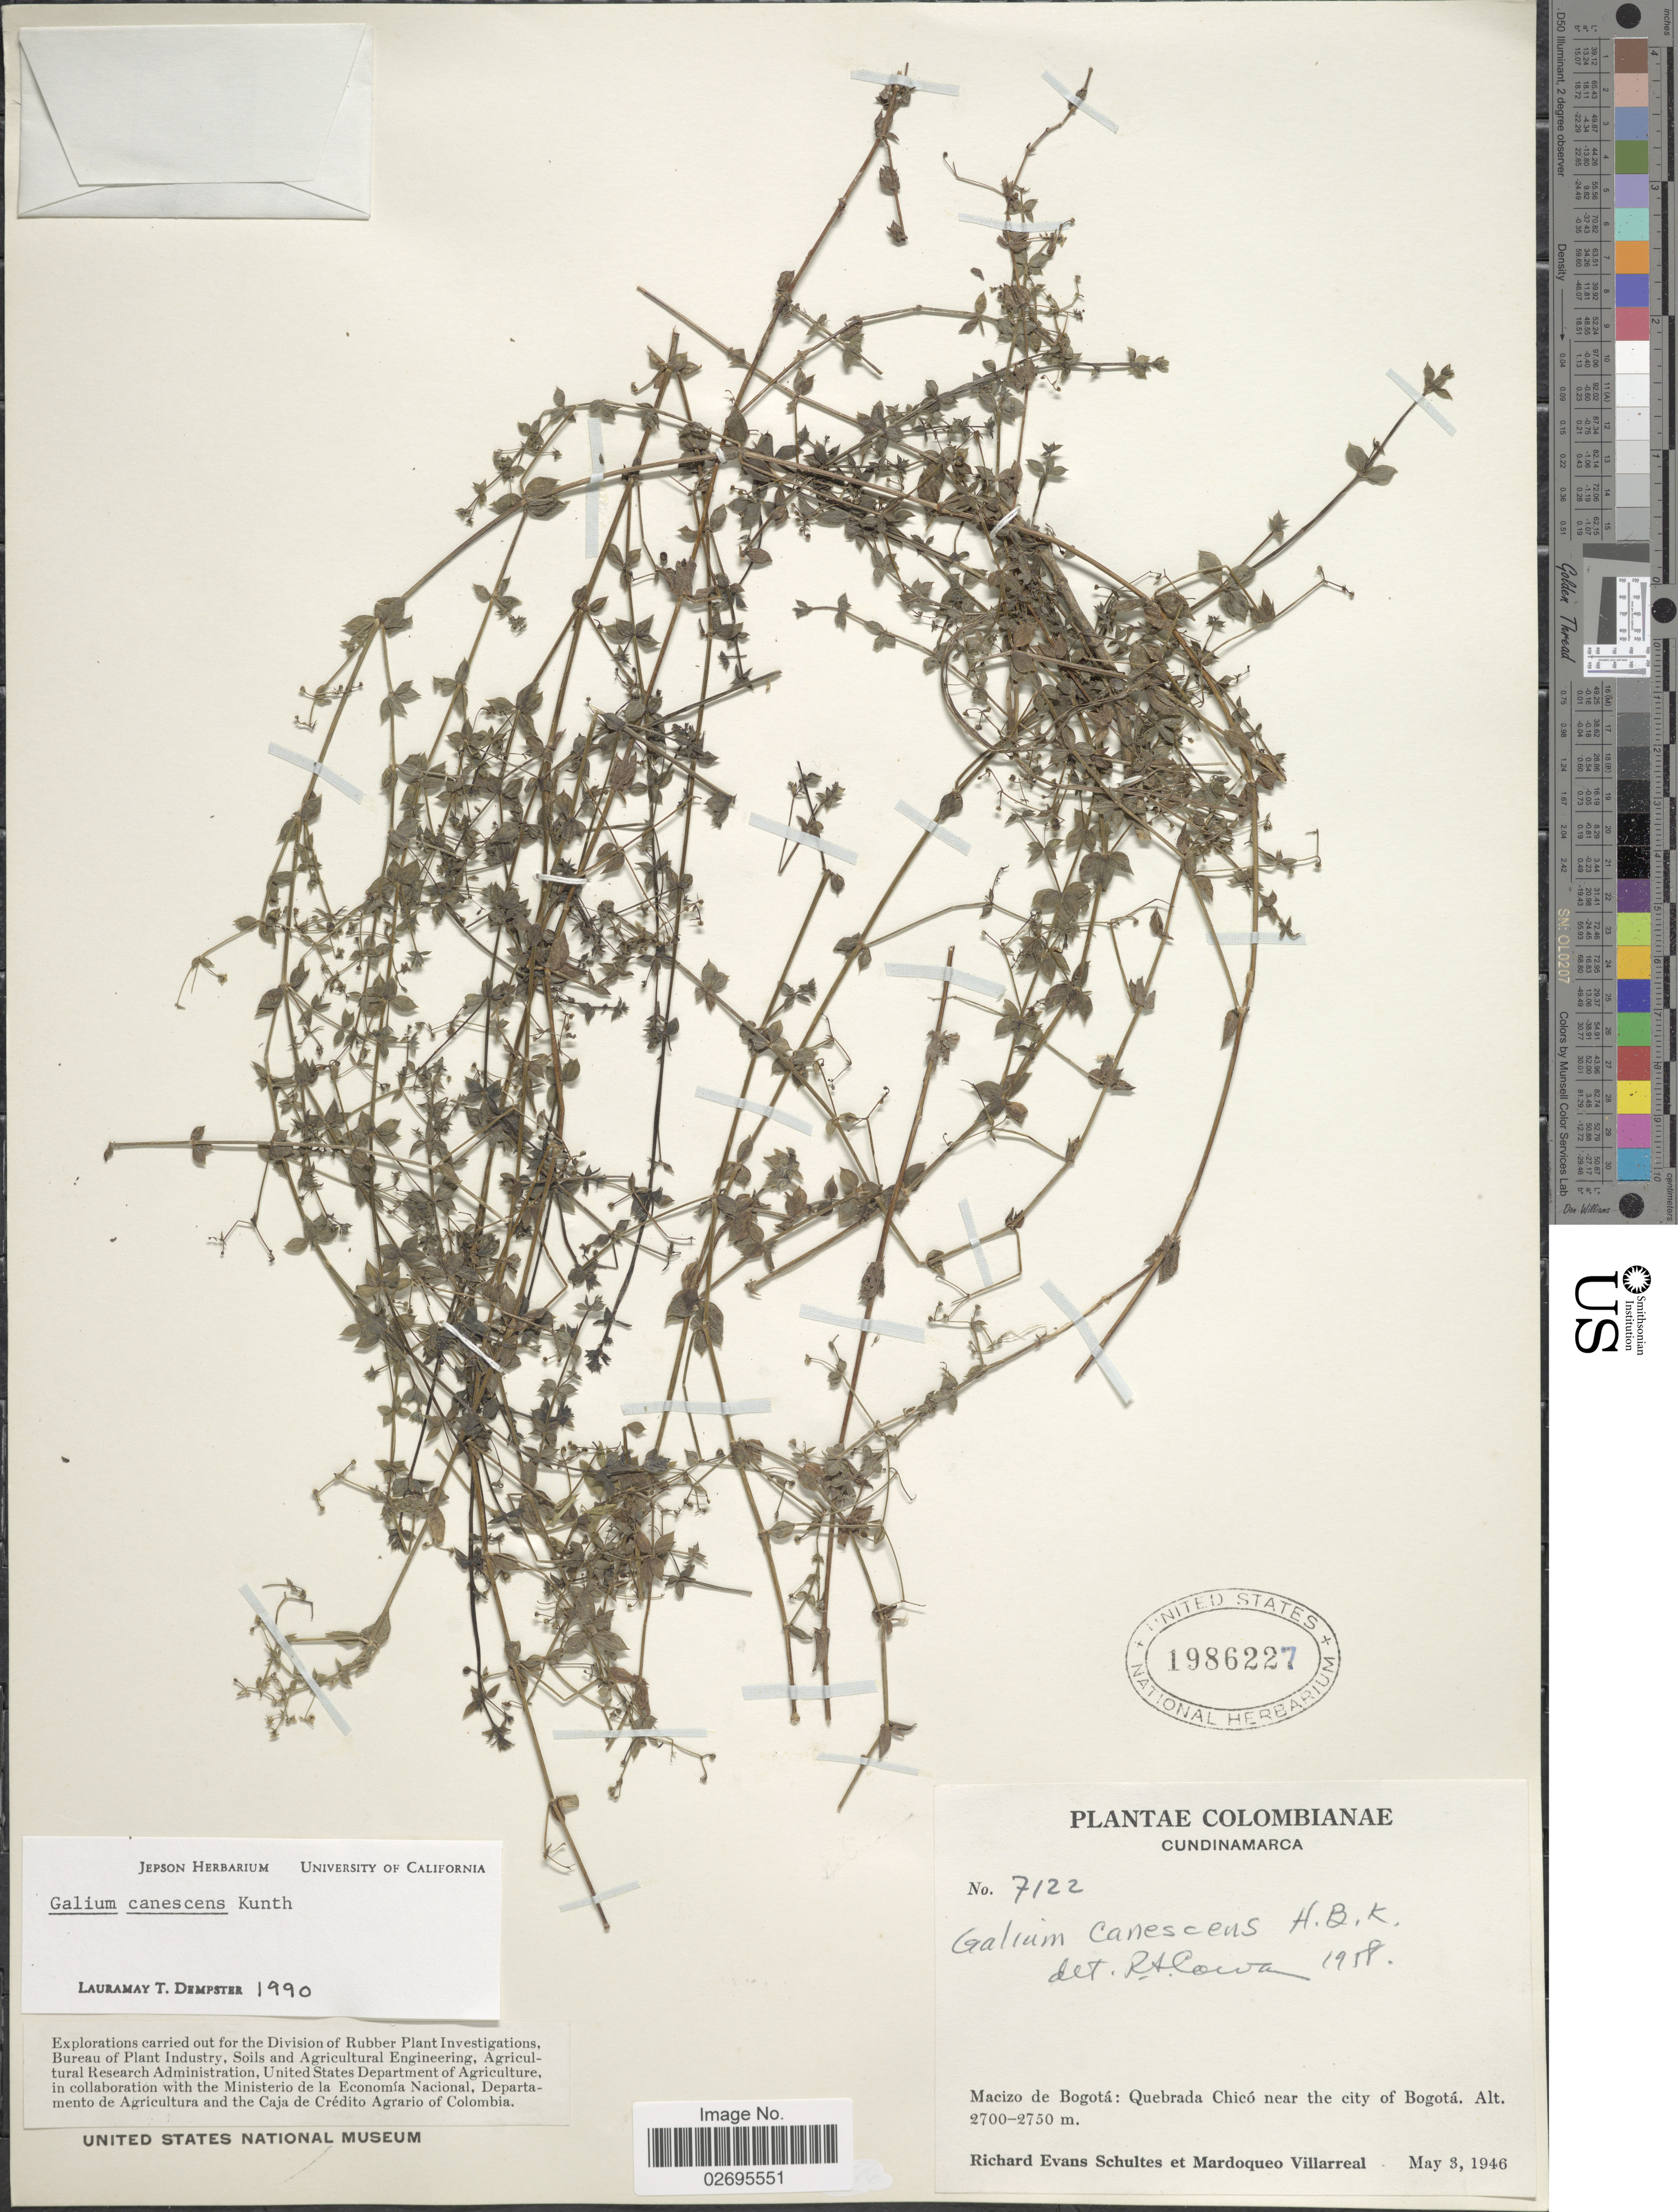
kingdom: Plantae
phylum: Tracheophyta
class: Magnoliopsida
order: Gentianales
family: Rubiaceae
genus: Galium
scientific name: Galium canescens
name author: Kunth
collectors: R. E. Schultes & M. Villareal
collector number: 7122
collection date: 1946-05-03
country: Colombia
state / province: Cundinamarca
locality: Macizo de Bogotá: Quebrada Chicó near the city of Bogotá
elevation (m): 2700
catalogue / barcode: US 1986227